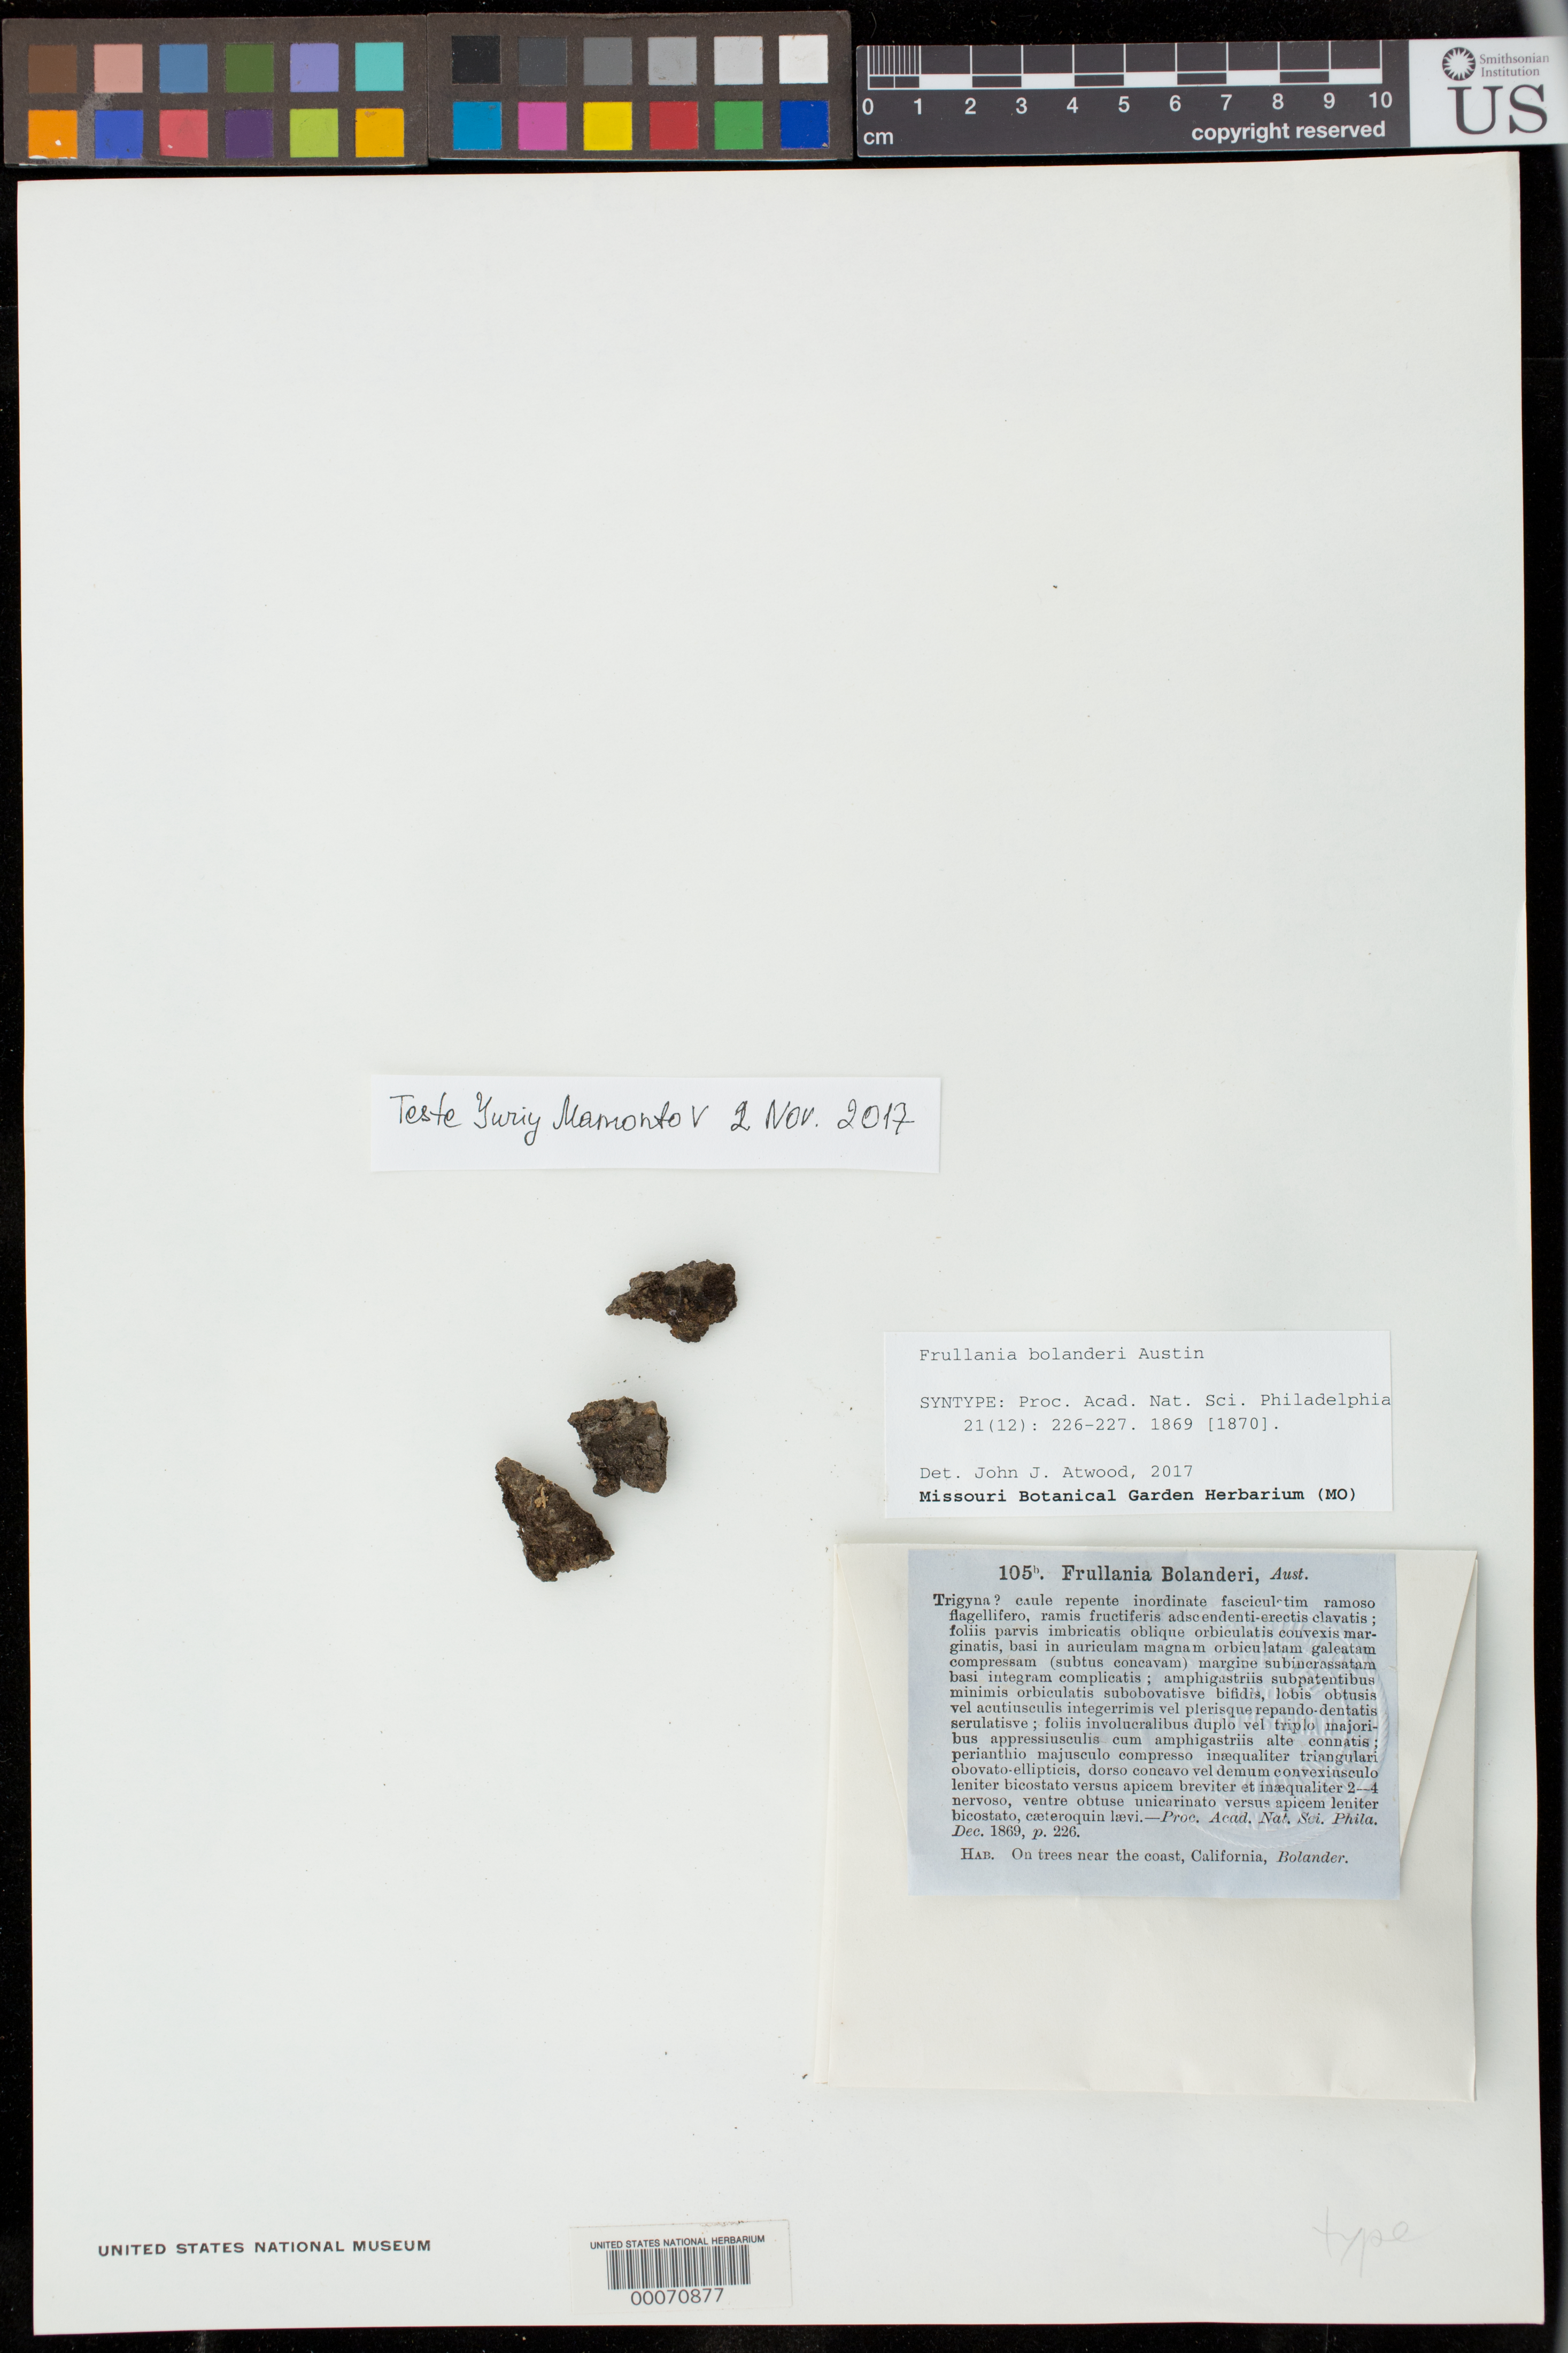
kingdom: Plantae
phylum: Marchantiophyta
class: Jungermanniopsida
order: Porellales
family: Frullaniaceae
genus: Frullania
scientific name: Frullania bolanderi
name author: Austin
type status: Syntype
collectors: H. Bolander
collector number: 105 b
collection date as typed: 1864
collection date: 1864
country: United States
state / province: California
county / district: Marin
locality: Tomales Bay.